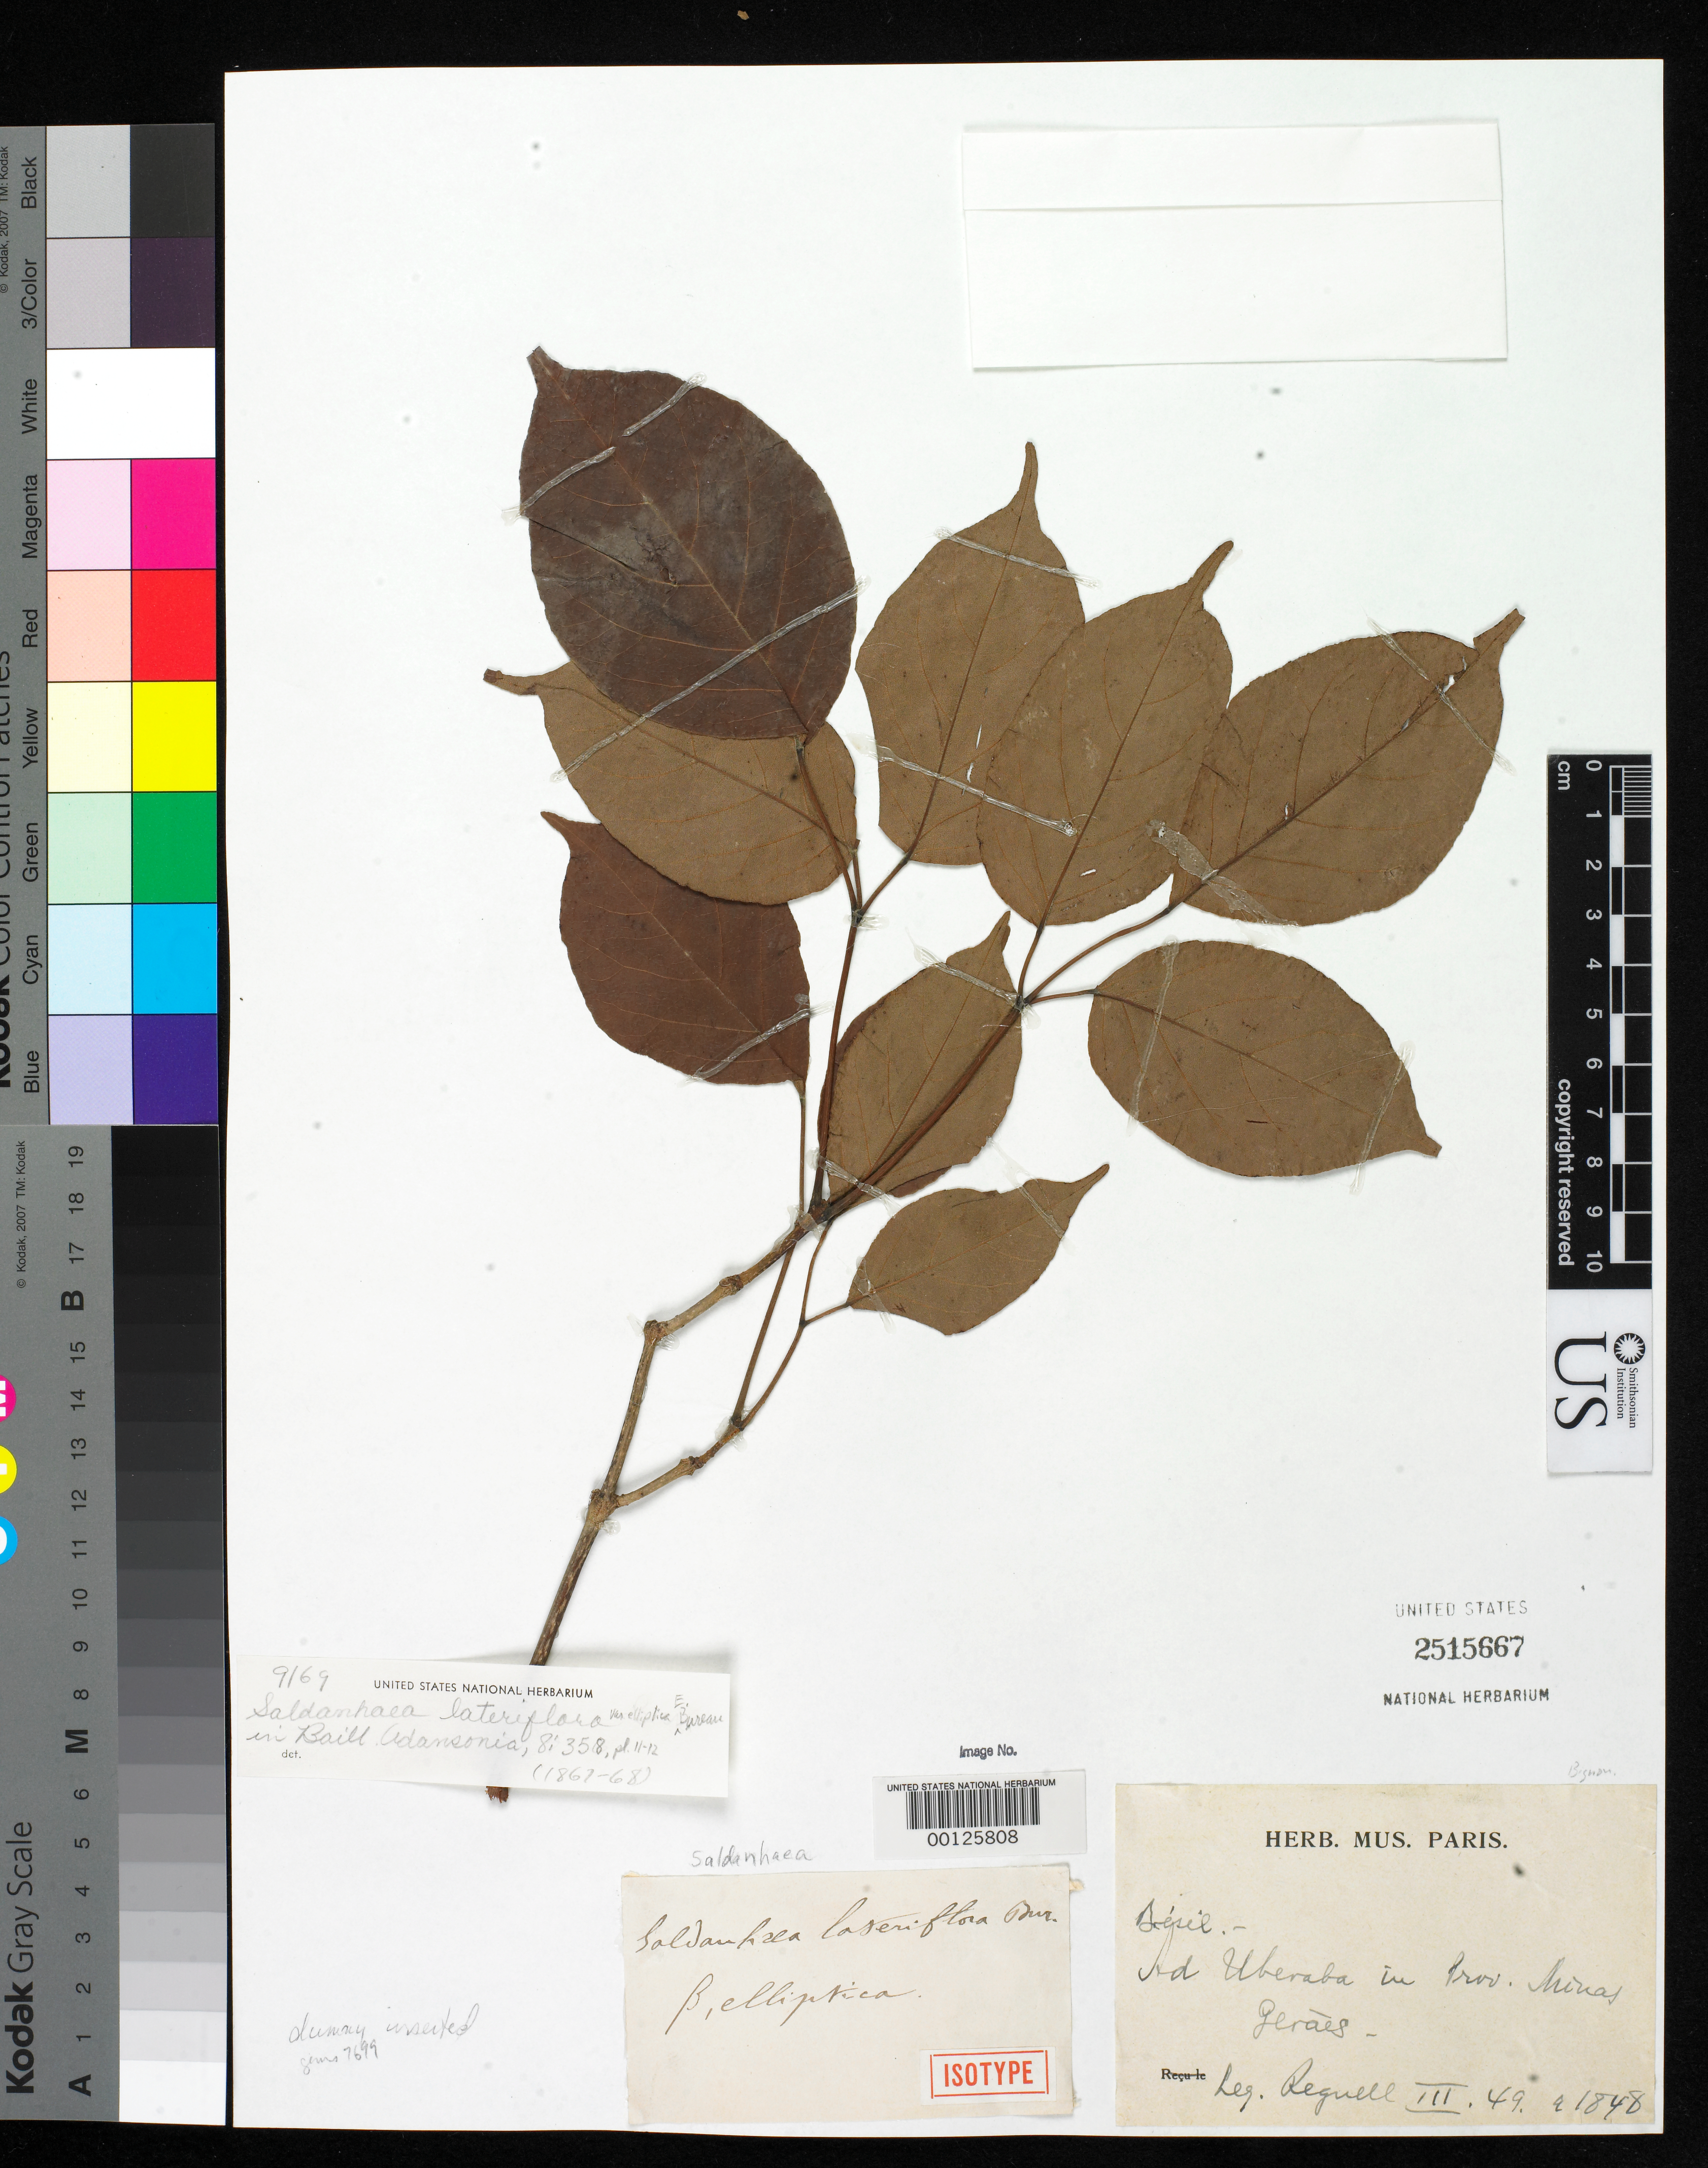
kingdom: Plantae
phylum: Tracheophyta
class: Magnoliopsida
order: Lamiales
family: Bignoniaceae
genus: Saldanhaea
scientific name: Saldanhaea lateriflora var. elliptica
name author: Bureau in Baill.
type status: Isotype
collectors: A. F. Regnell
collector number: III 49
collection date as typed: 1848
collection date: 1848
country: Brazil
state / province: Minas Gerais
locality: Uberaba.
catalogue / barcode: US 2515667